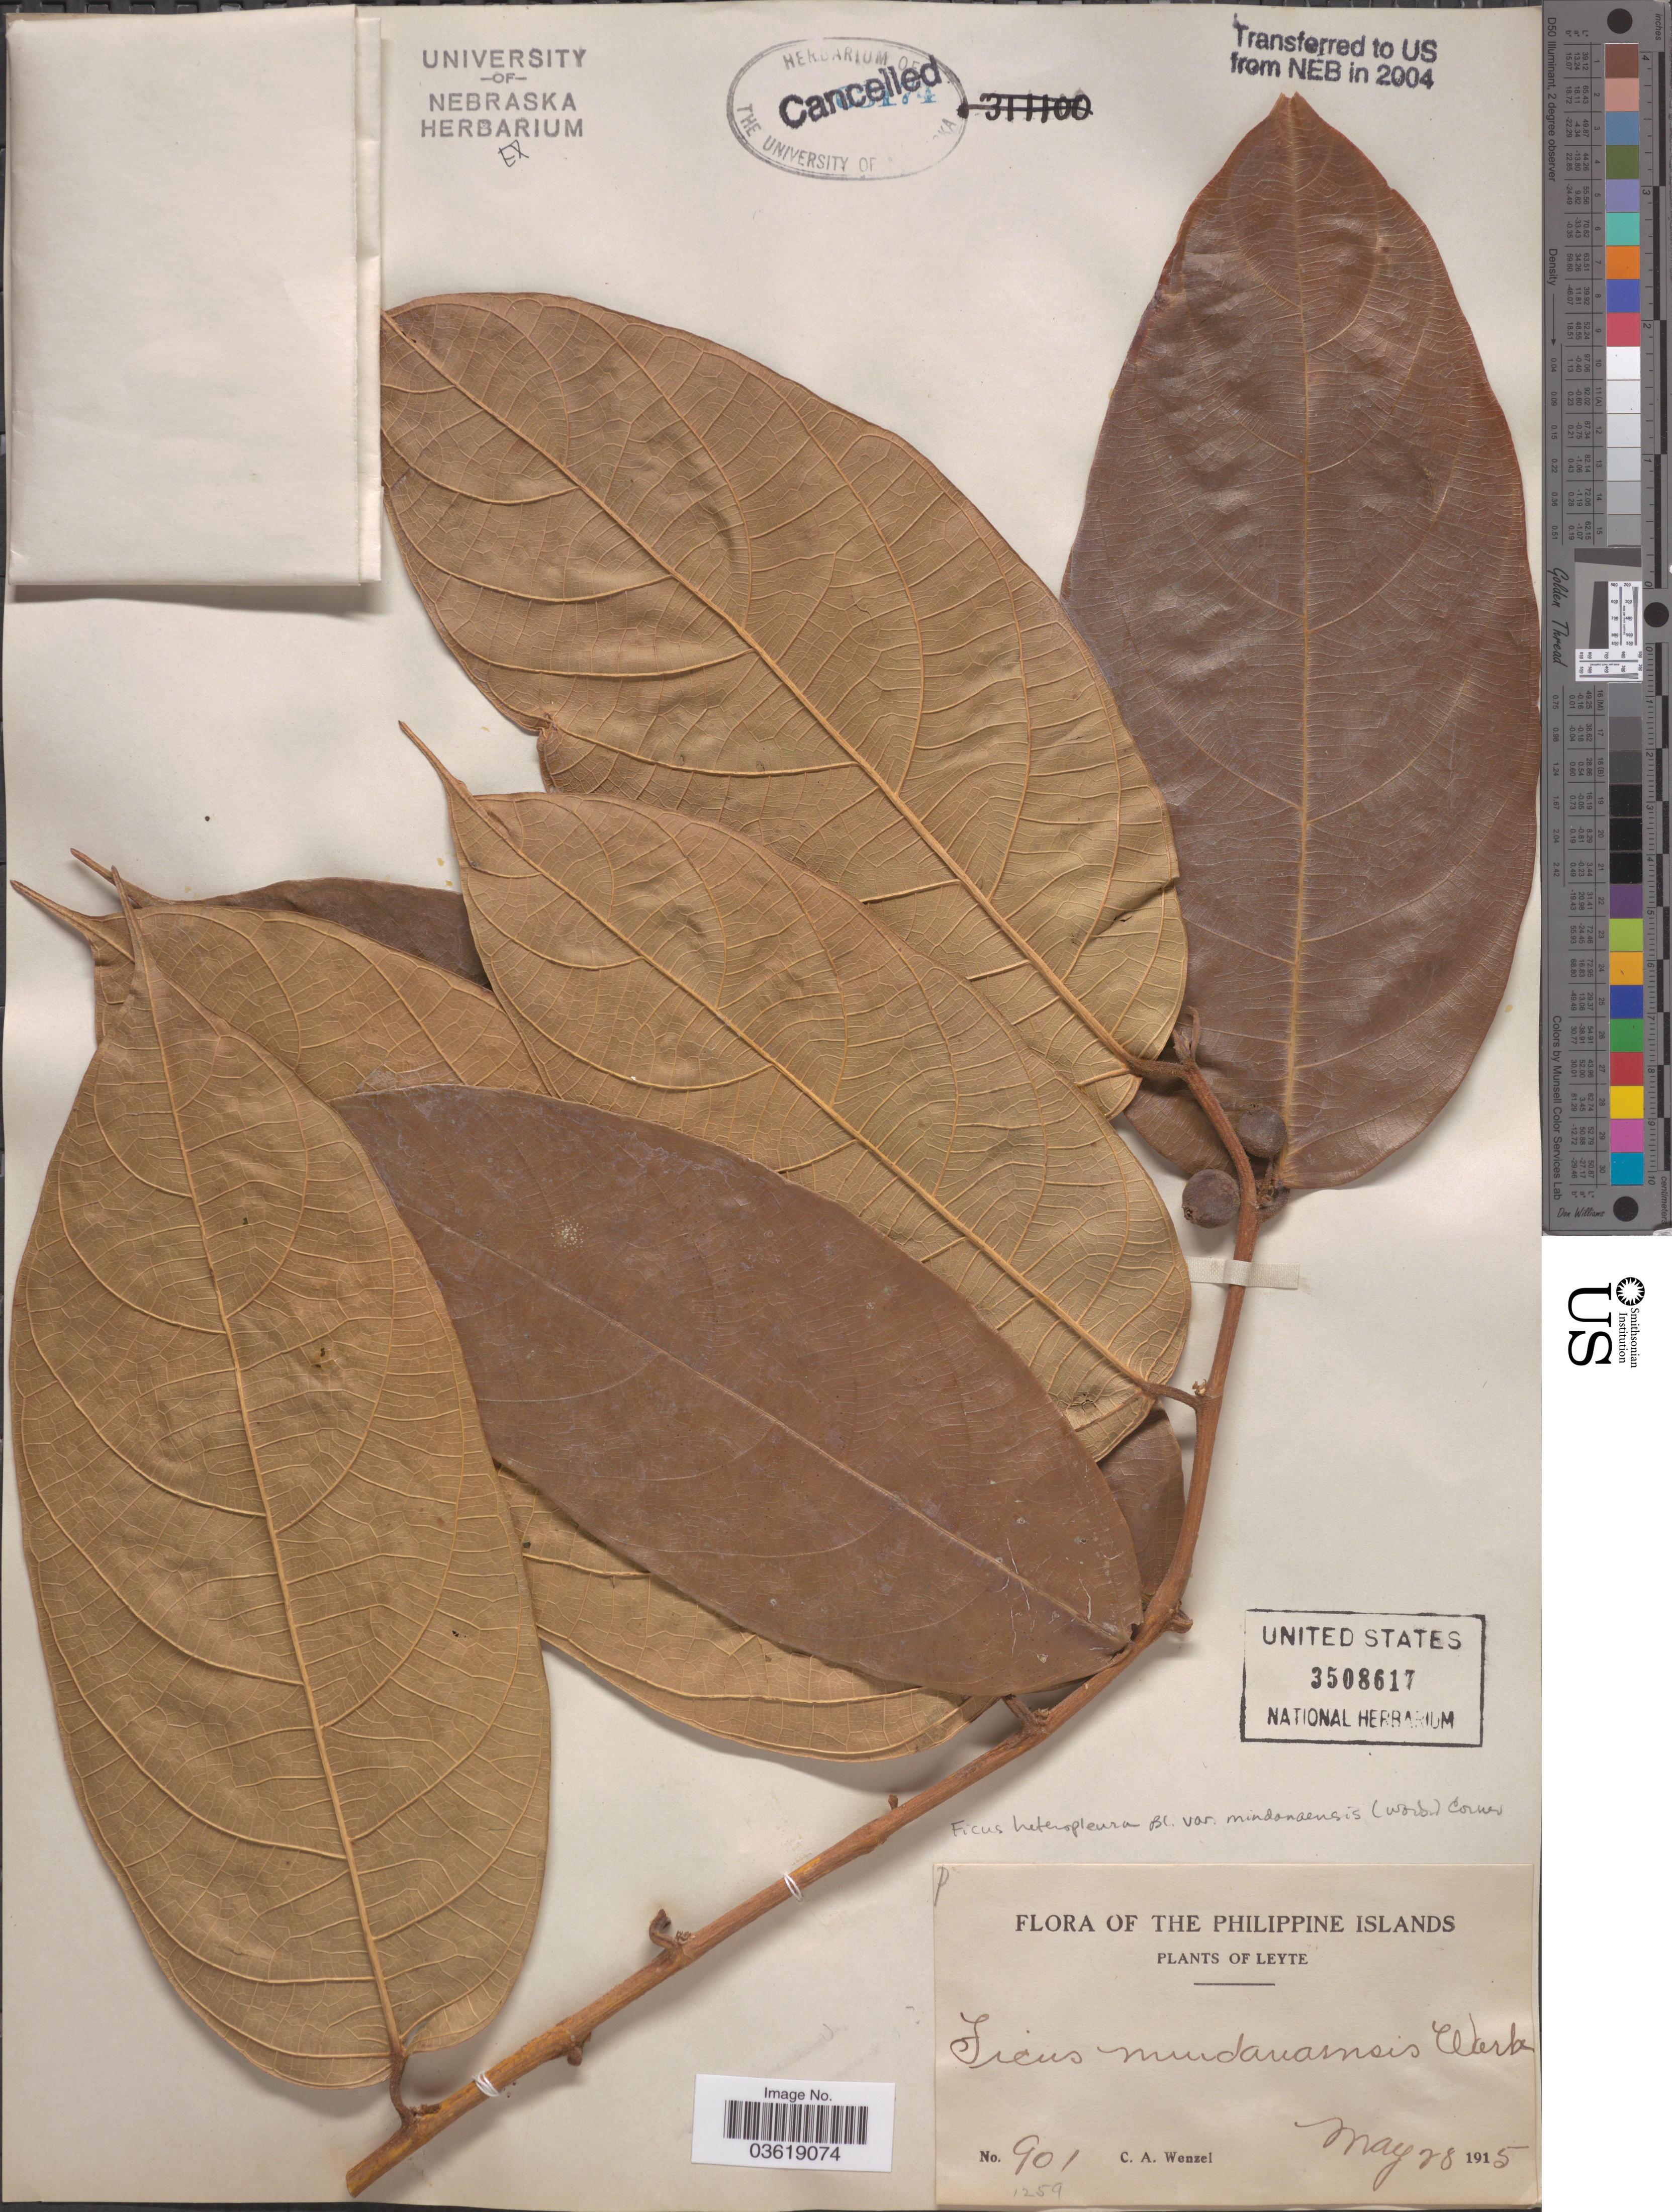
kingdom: Plantae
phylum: Tracheophyta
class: Magnoliopsida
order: Rosales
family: Moraceae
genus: Ficus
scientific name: Ficus heteropleura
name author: Blume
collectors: C. Wenzel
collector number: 901/1259?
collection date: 1915-05-28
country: Philippines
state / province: Eastern Visayas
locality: The Philippine Islands. Leyte.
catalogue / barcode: US 3508617